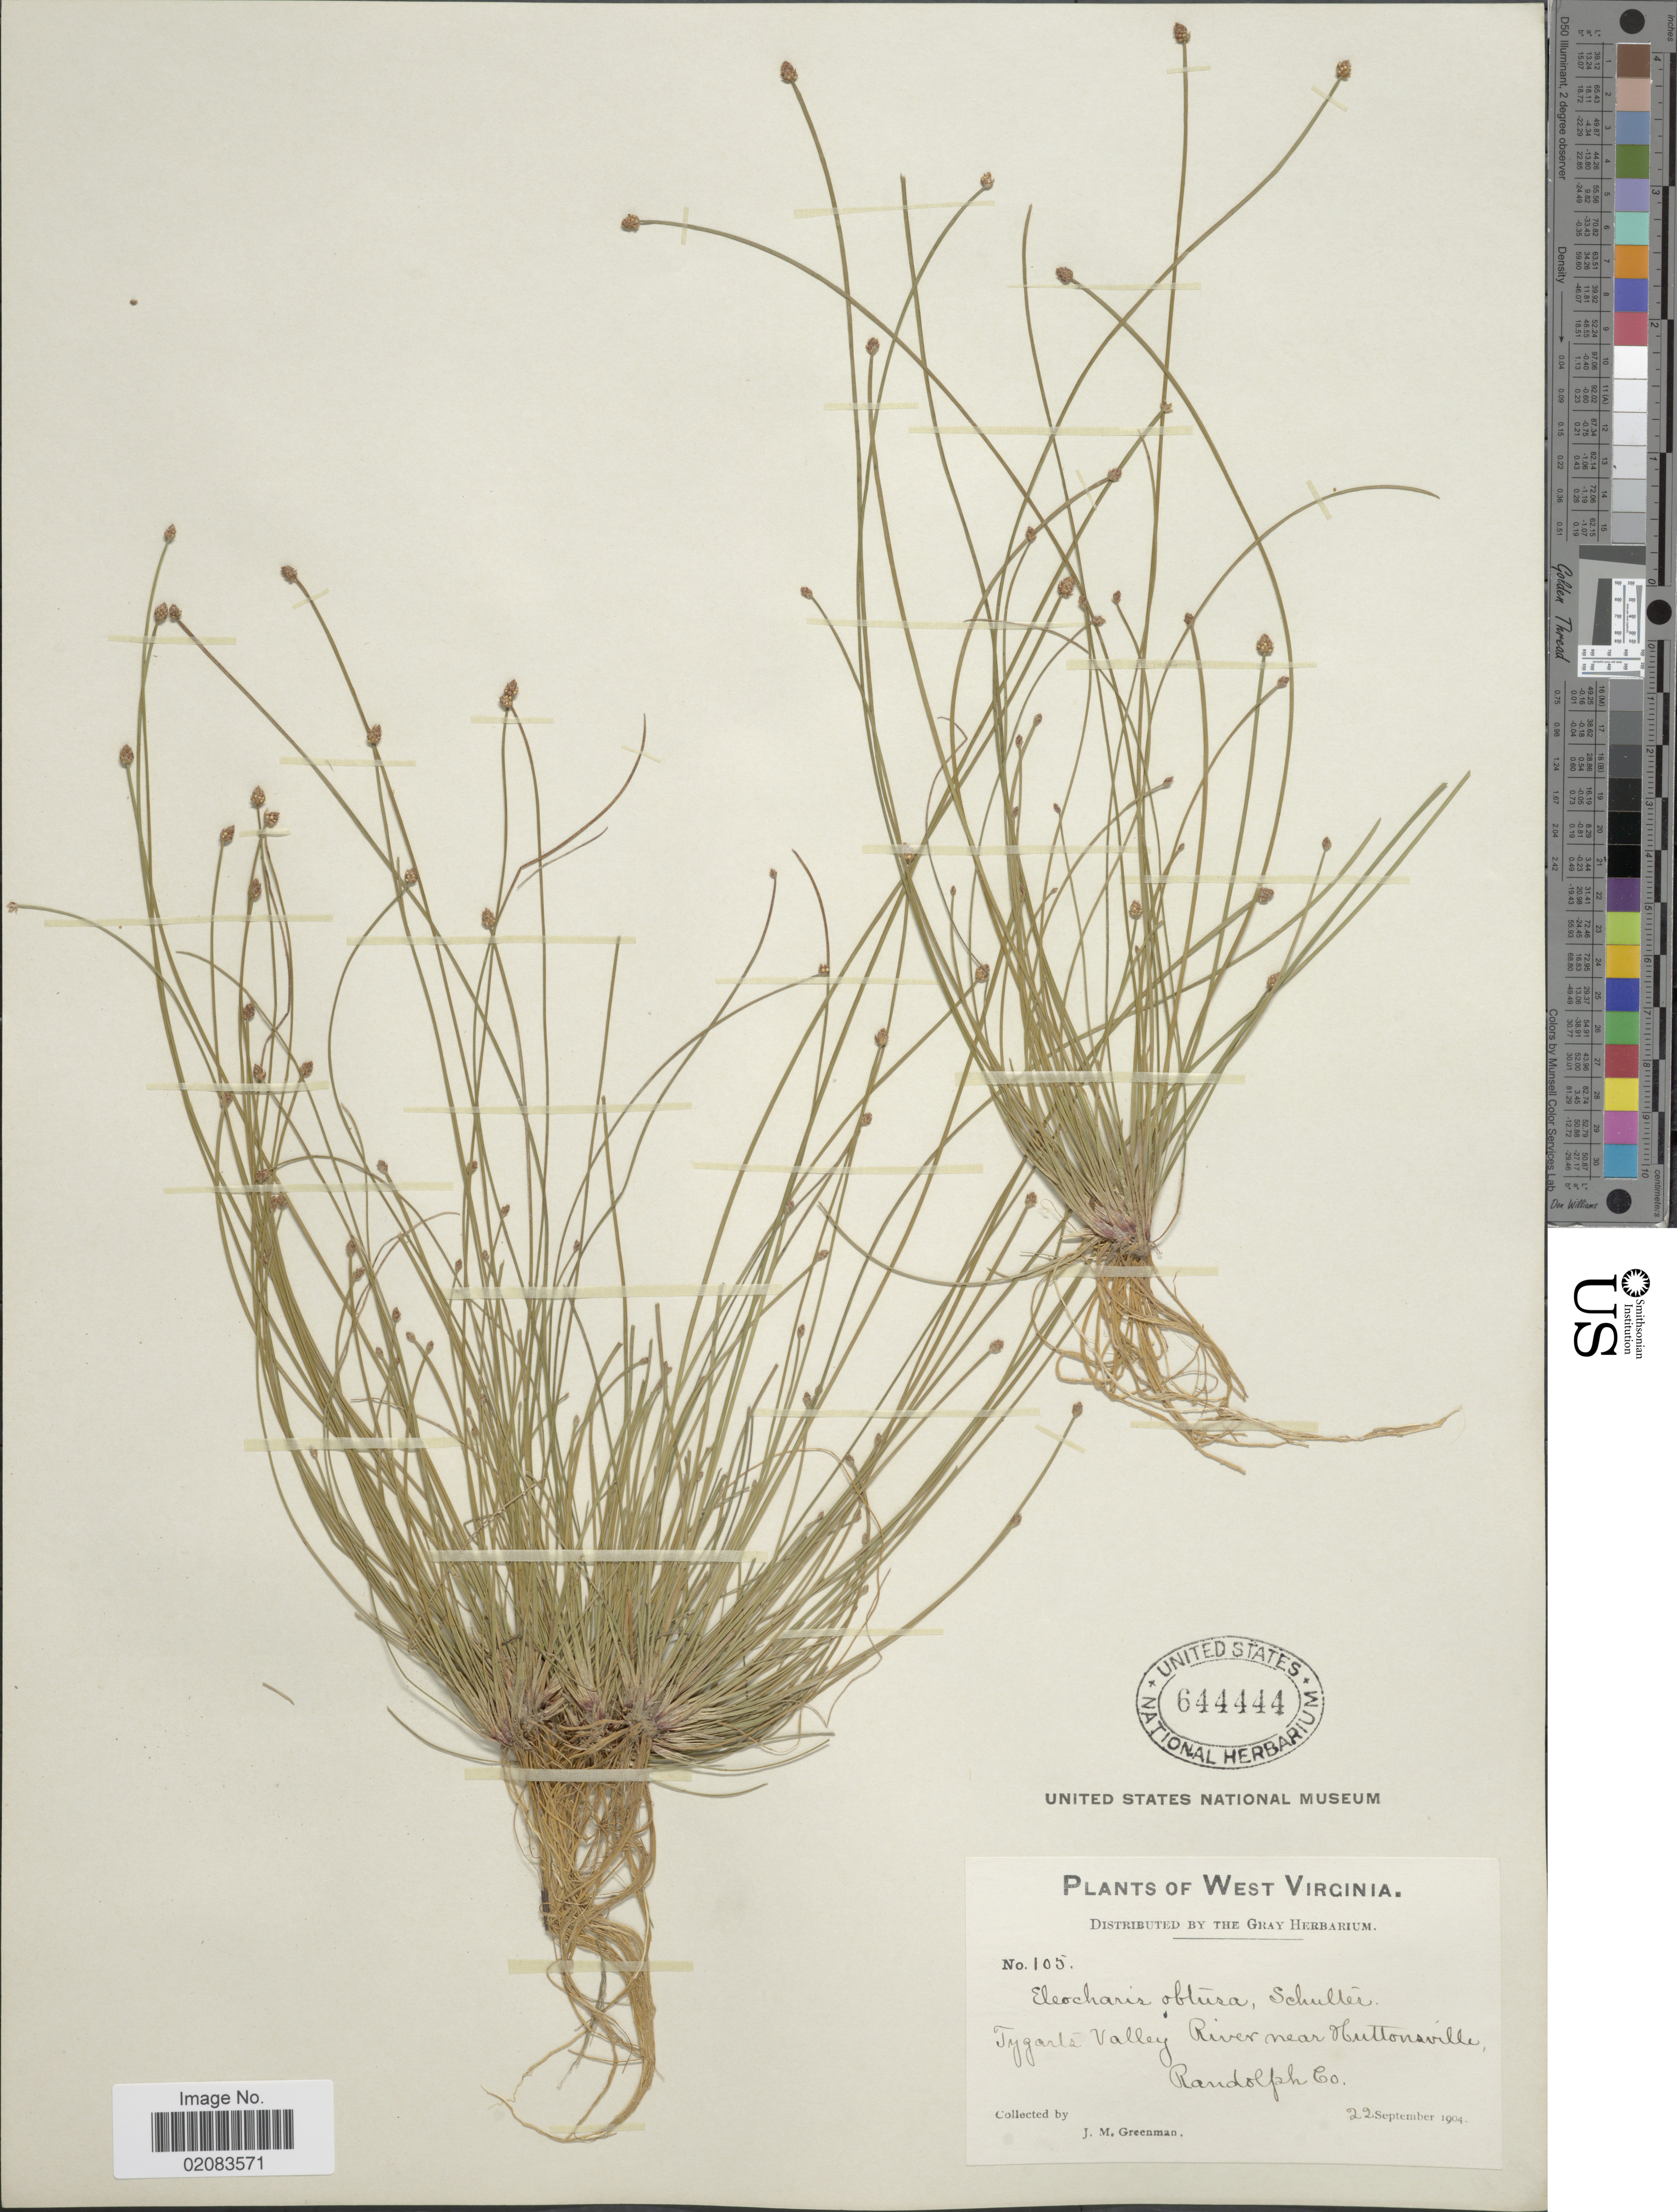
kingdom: Plantae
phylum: Tracheophyta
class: Liliopsida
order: Poales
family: Cyperaceae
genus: Eleocharis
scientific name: Eleocharis obtusa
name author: (Willd.) Schult.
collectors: J. M. Greenman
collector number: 105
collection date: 1904-09-22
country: United States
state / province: West Virginia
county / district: Randolph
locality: Tygarts Valley River near Huttonsville, Randolph Co.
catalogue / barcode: US 644444